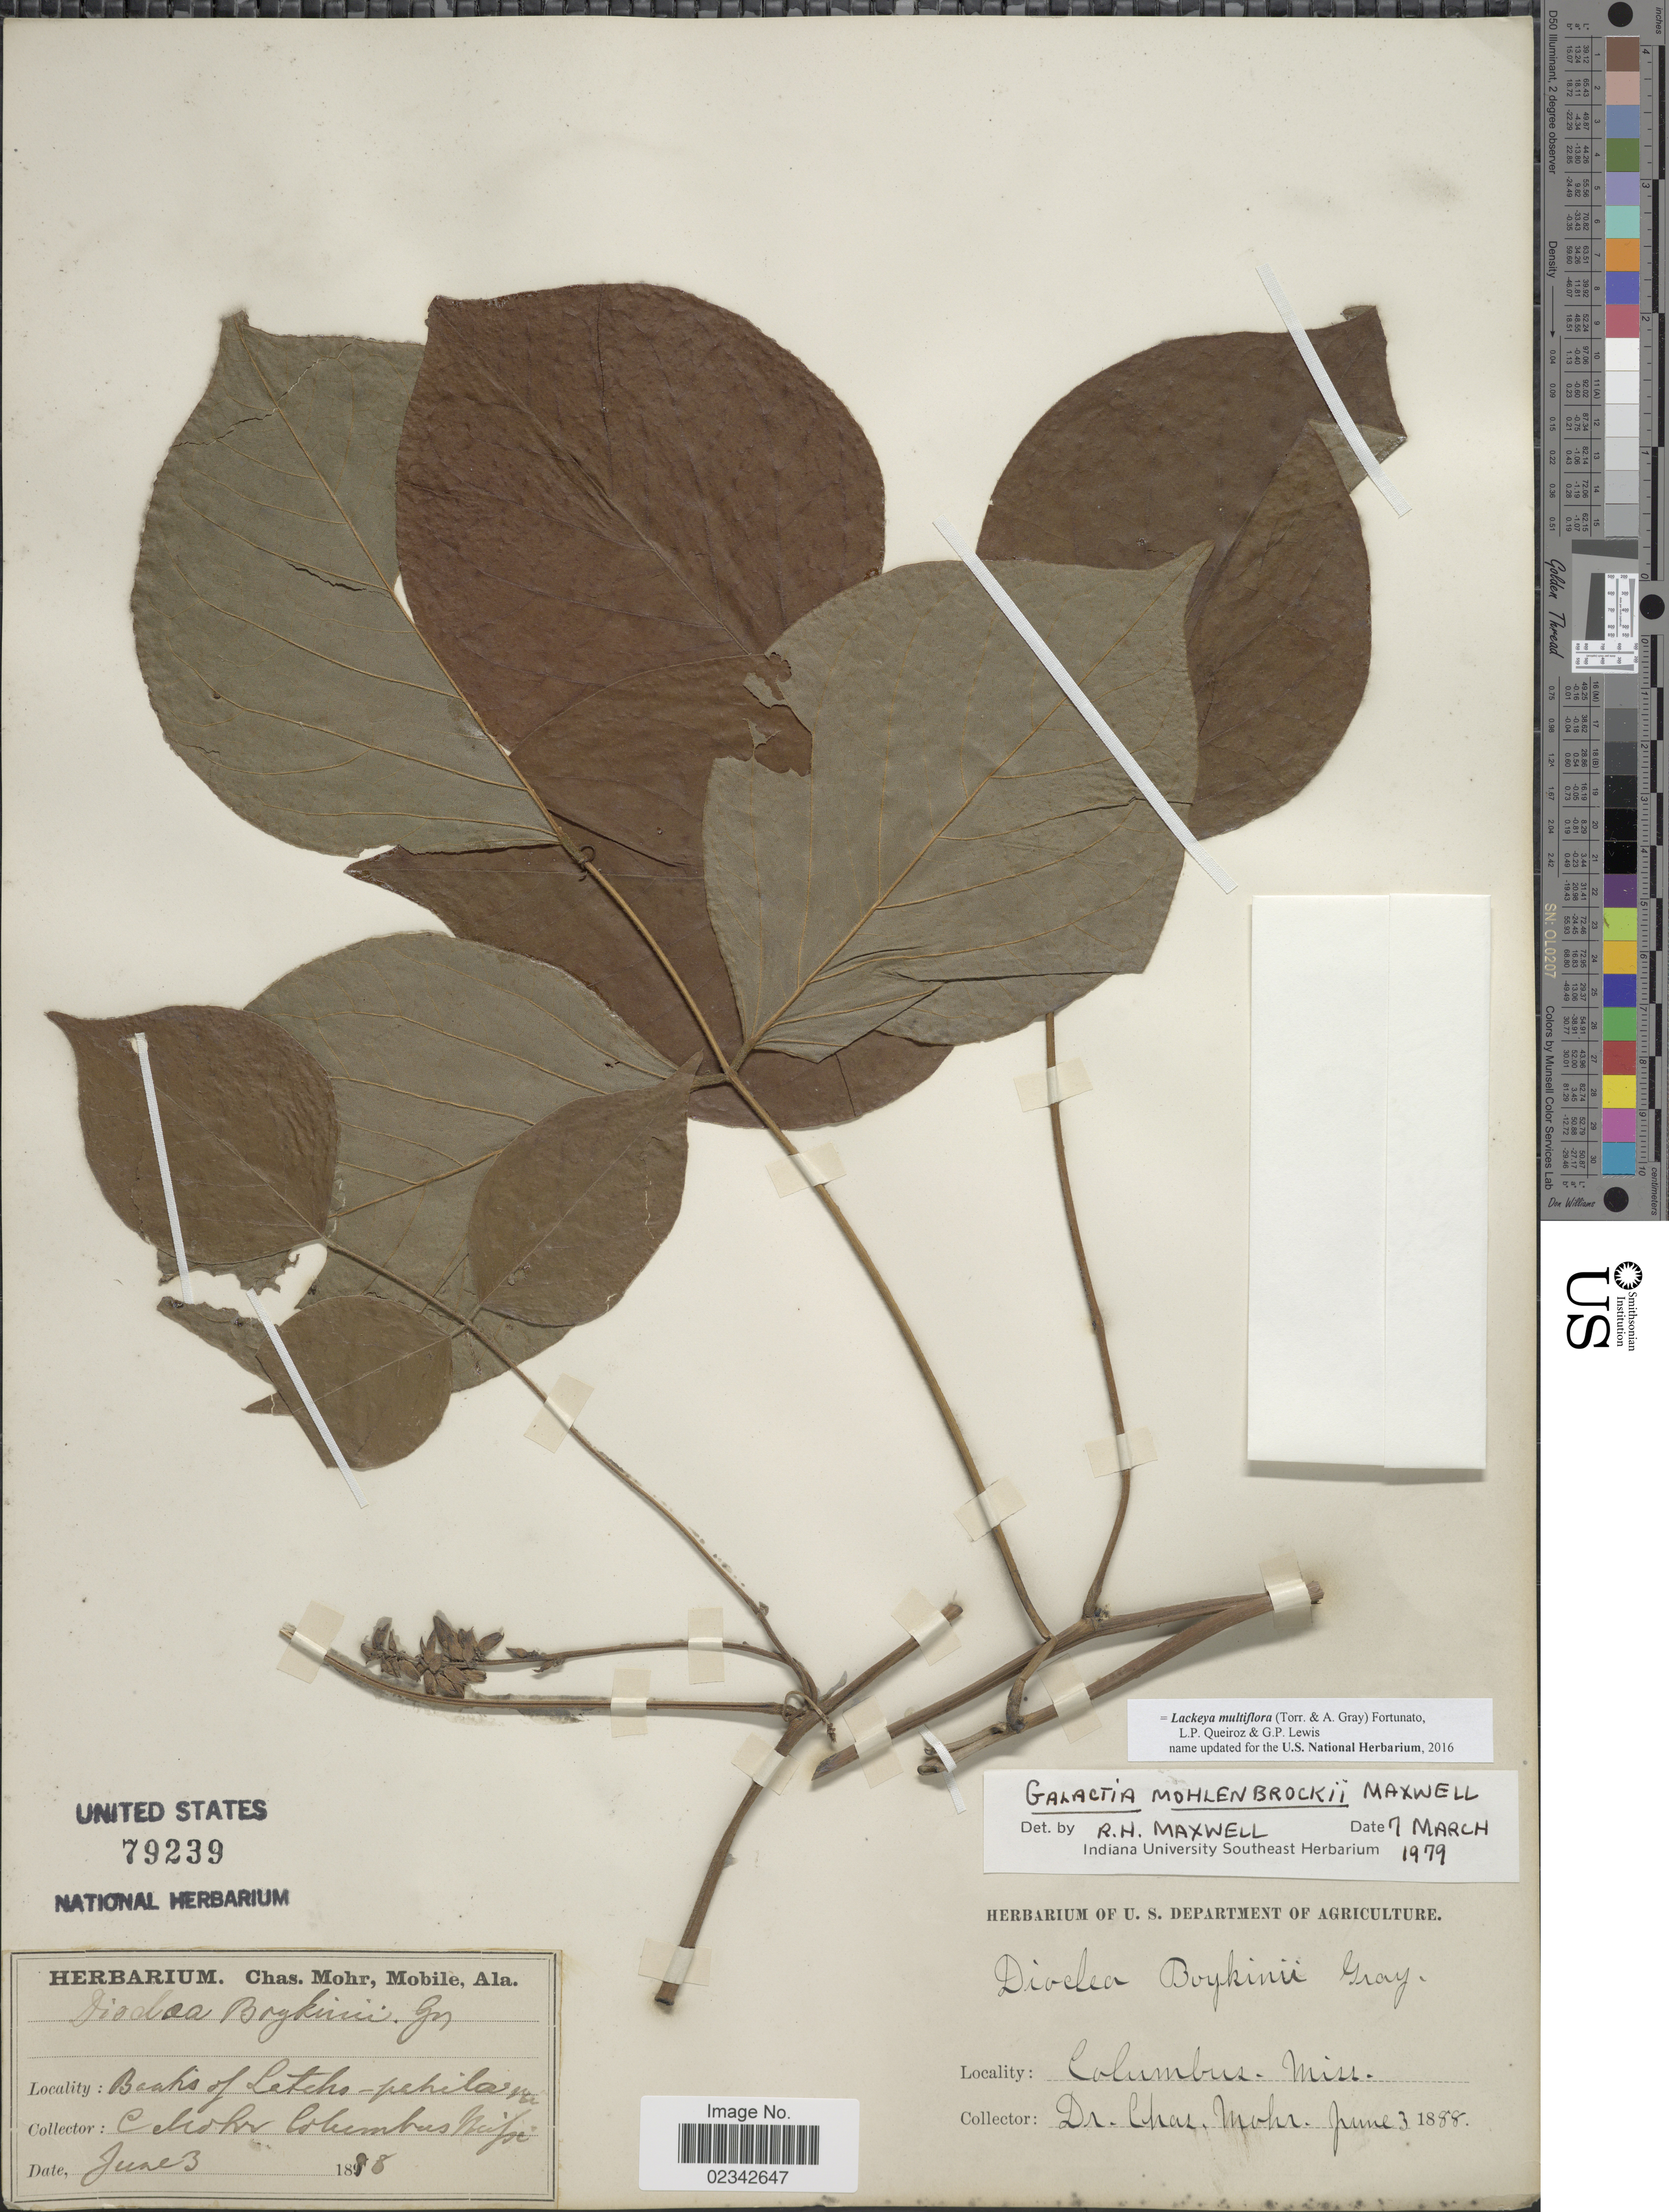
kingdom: Plantae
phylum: Tracheophyta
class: Magnoliopsida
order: Fabales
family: Fabaceae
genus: Lackeya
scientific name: Lackeya multiflora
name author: (Torr. & A. Gray) Fortunato et al.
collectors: Mohr, C. T. (herbarium)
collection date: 1888-06-03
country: United States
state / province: Mississippi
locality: Banks of Lotcha-palila near Columbus Miss.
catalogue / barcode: US 79239